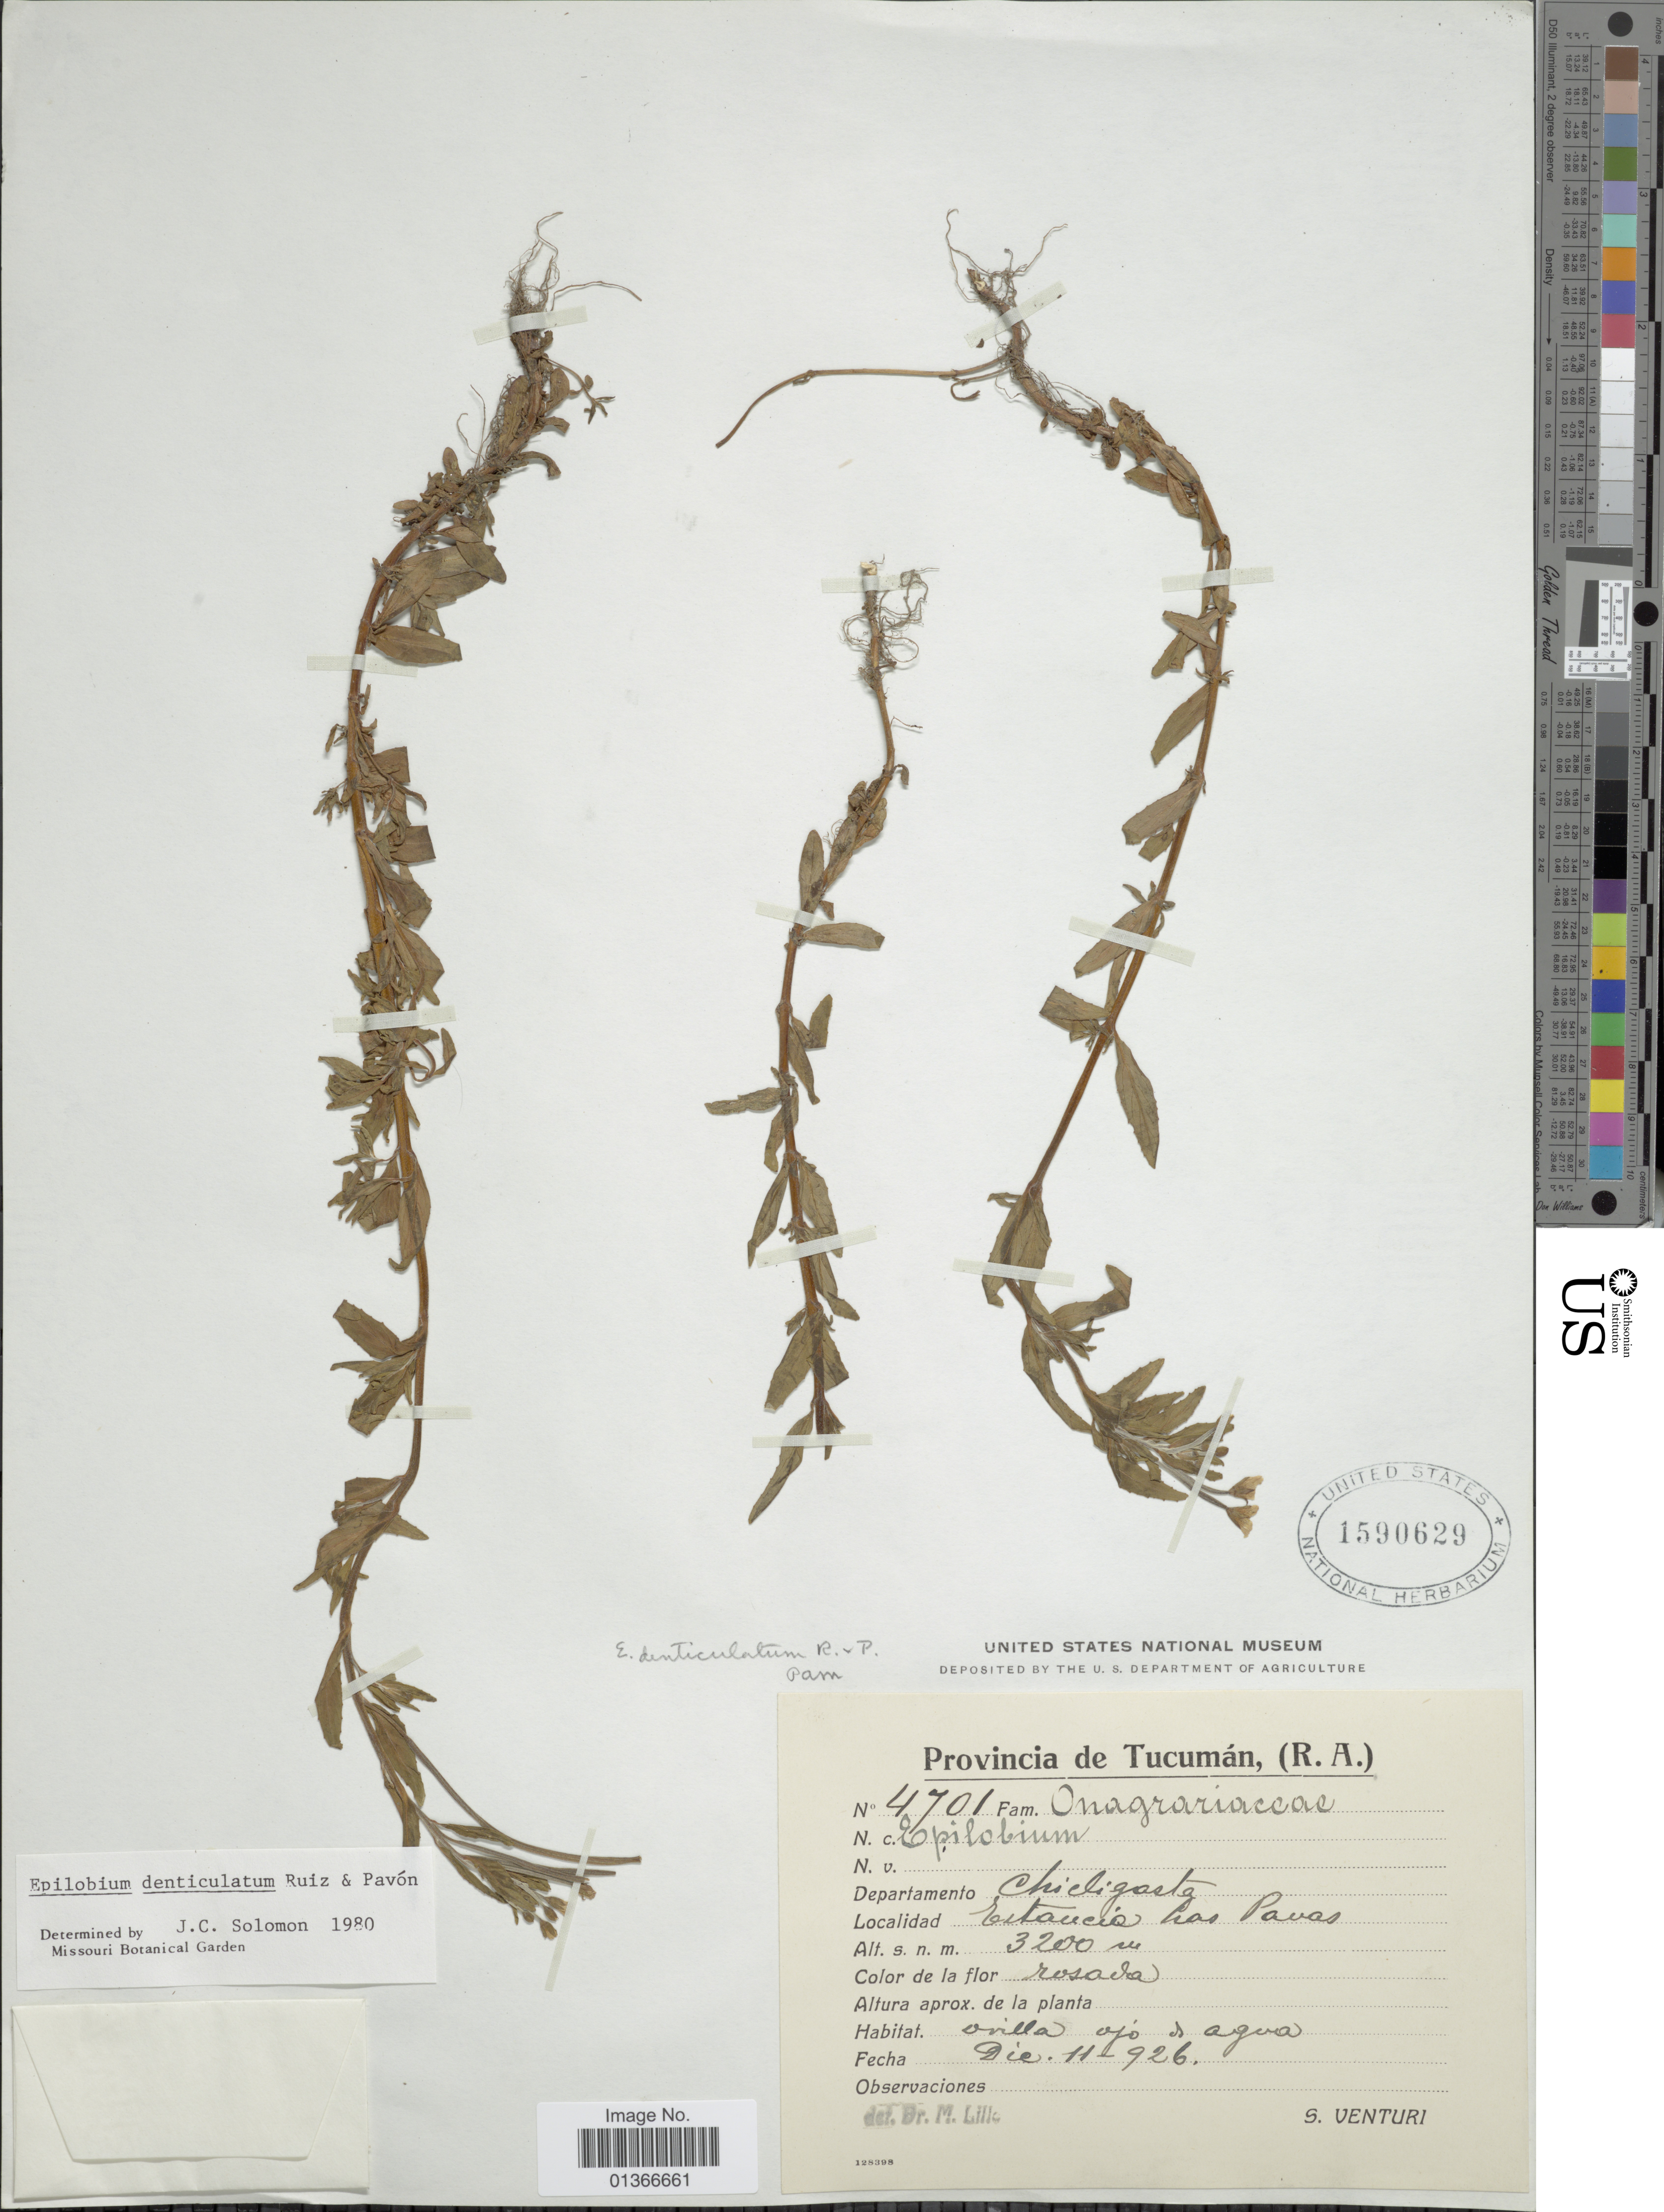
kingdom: Plantae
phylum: Tracheophyta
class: Magnoliopsida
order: Myrtales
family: Onagraceae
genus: Epilobium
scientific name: Epilobium denticulatum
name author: Ruiz & Pav.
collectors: S. Venturi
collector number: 4701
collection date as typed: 926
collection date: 1926-12-11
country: Argentina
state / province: Tucuman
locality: Departamento Chicligasta, Estancia Las Pavas.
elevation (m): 3200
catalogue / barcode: US 1590629